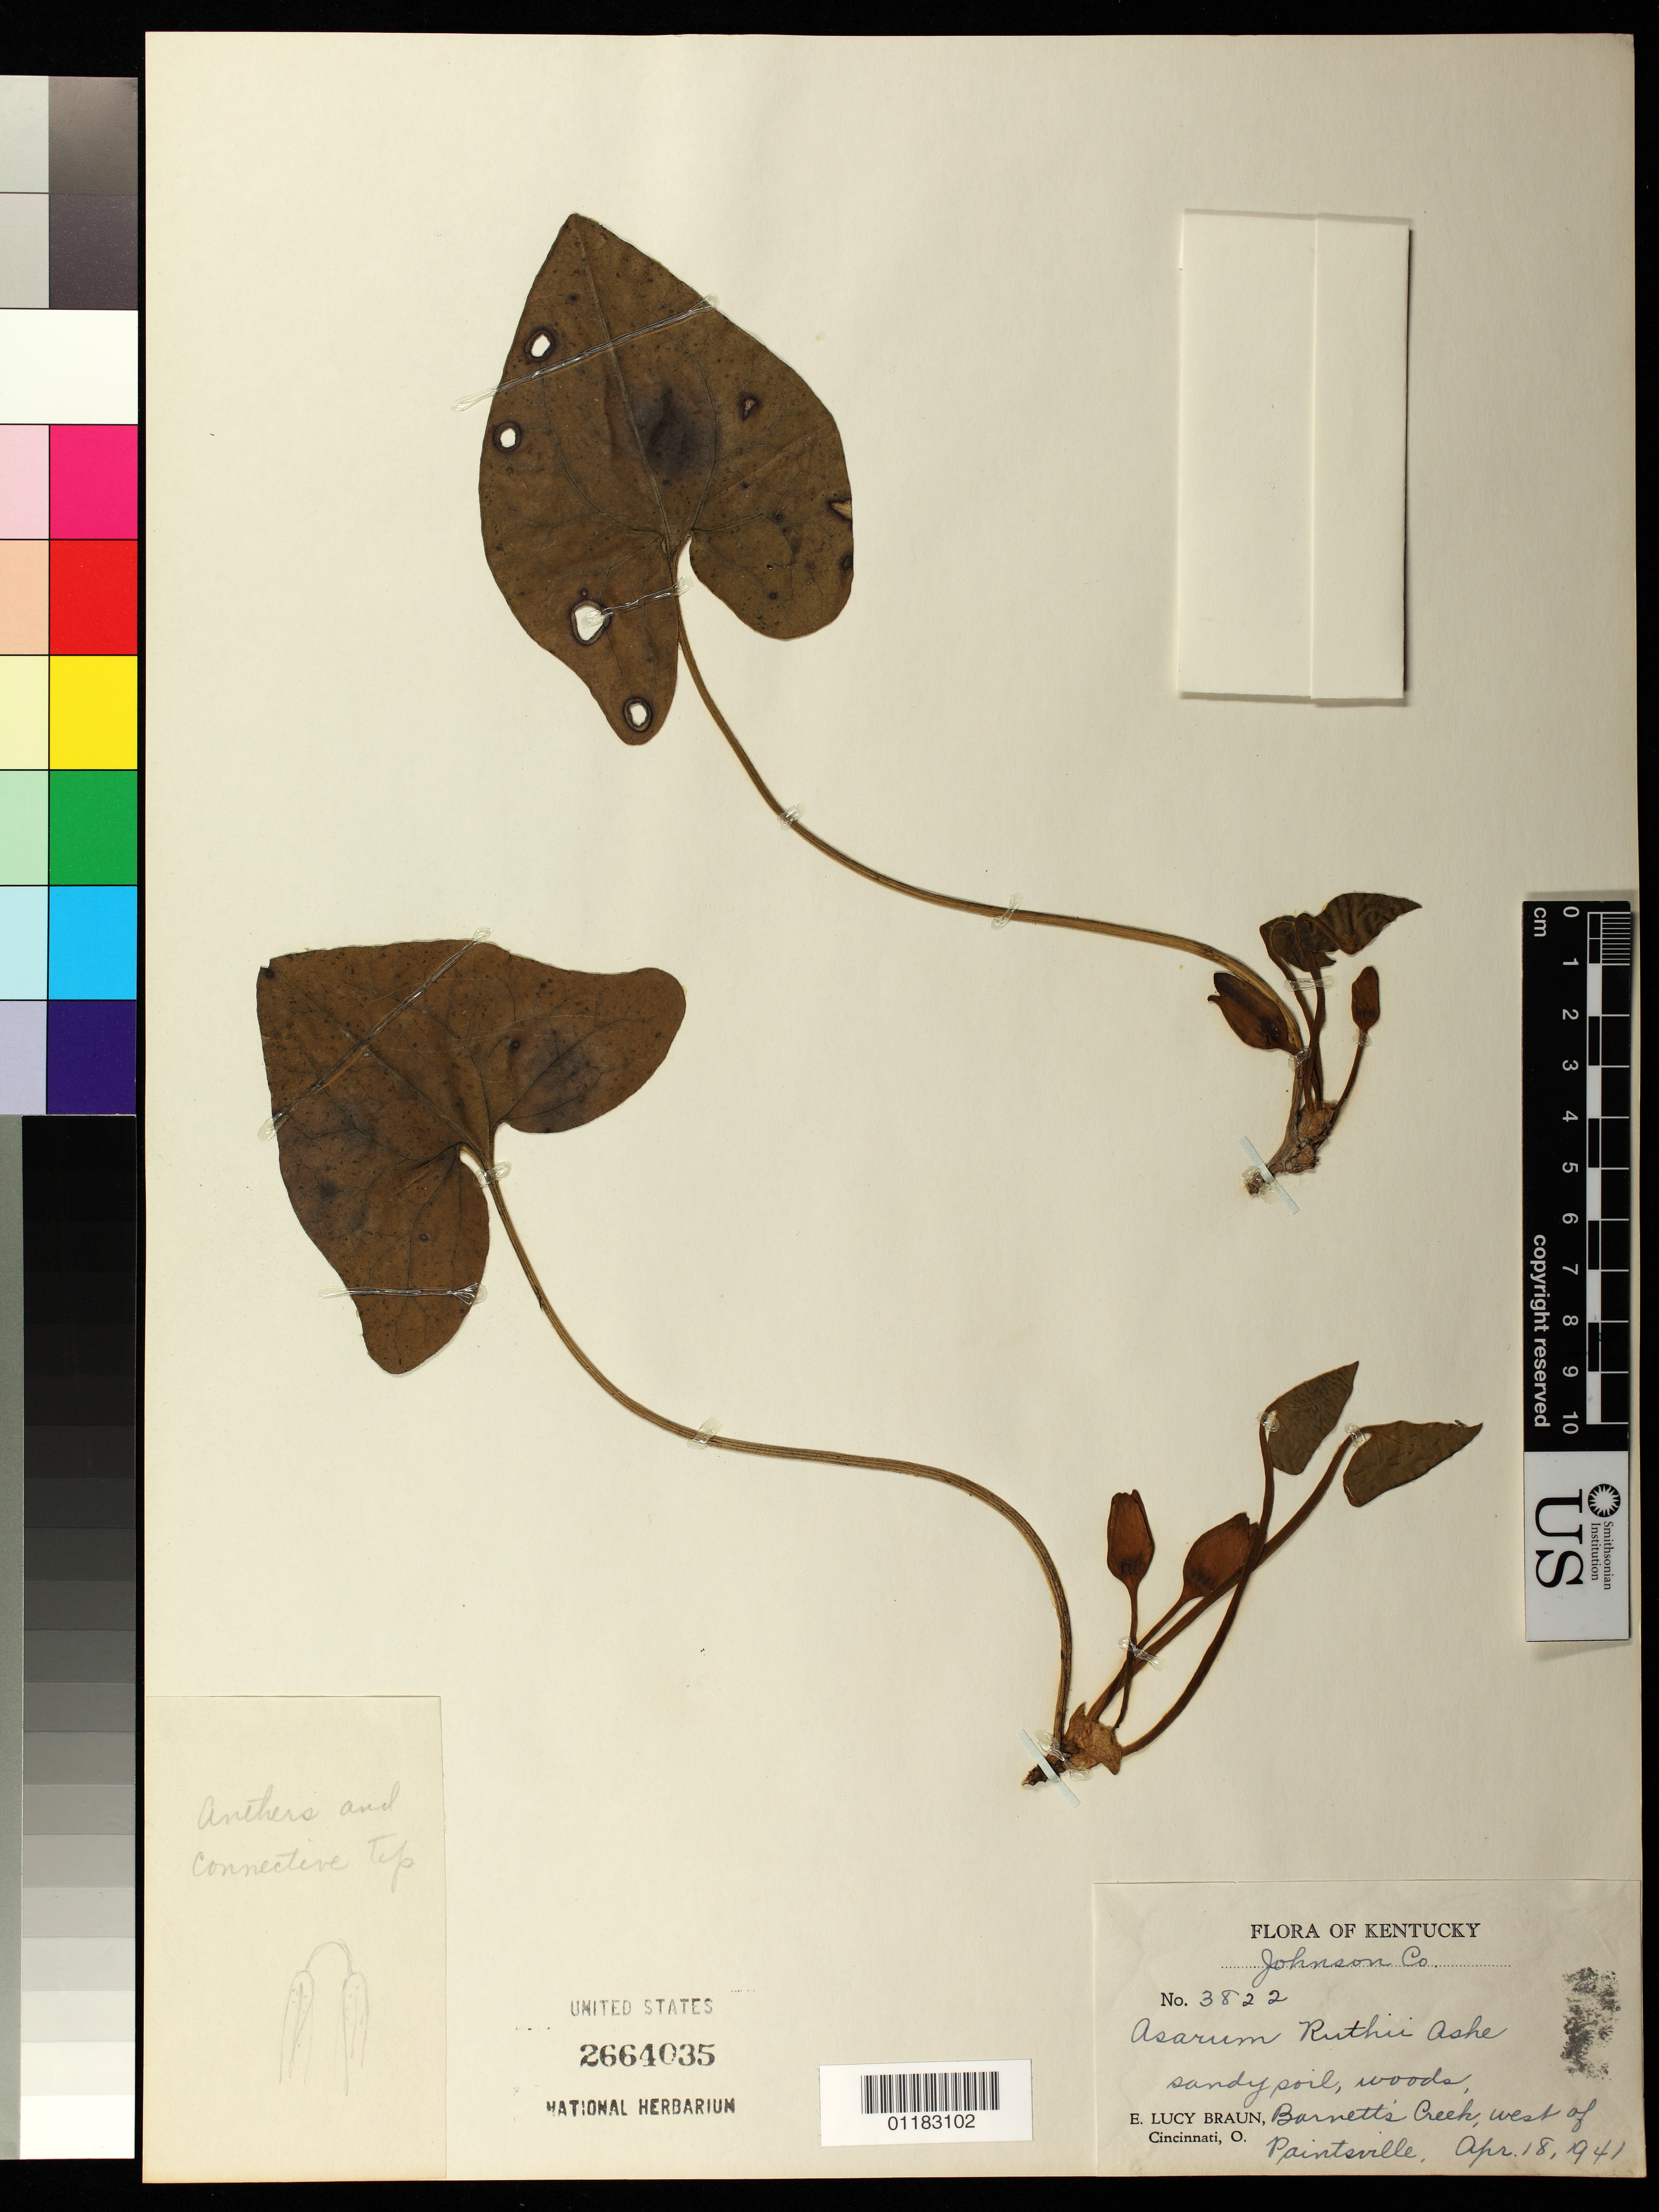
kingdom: Plantae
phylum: Tracheophyta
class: Magnoliopsida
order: Piperales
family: Aristolochiaceae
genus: Hexastylis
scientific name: Hexastylis ruthii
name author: Small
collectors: E. L. Braun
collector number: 3822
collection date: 1941-04-18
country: United States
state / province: Kentucky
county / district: Johnson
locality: Barnett's Creek west of Paintsville, Johnson County.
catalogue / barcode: US 2664035